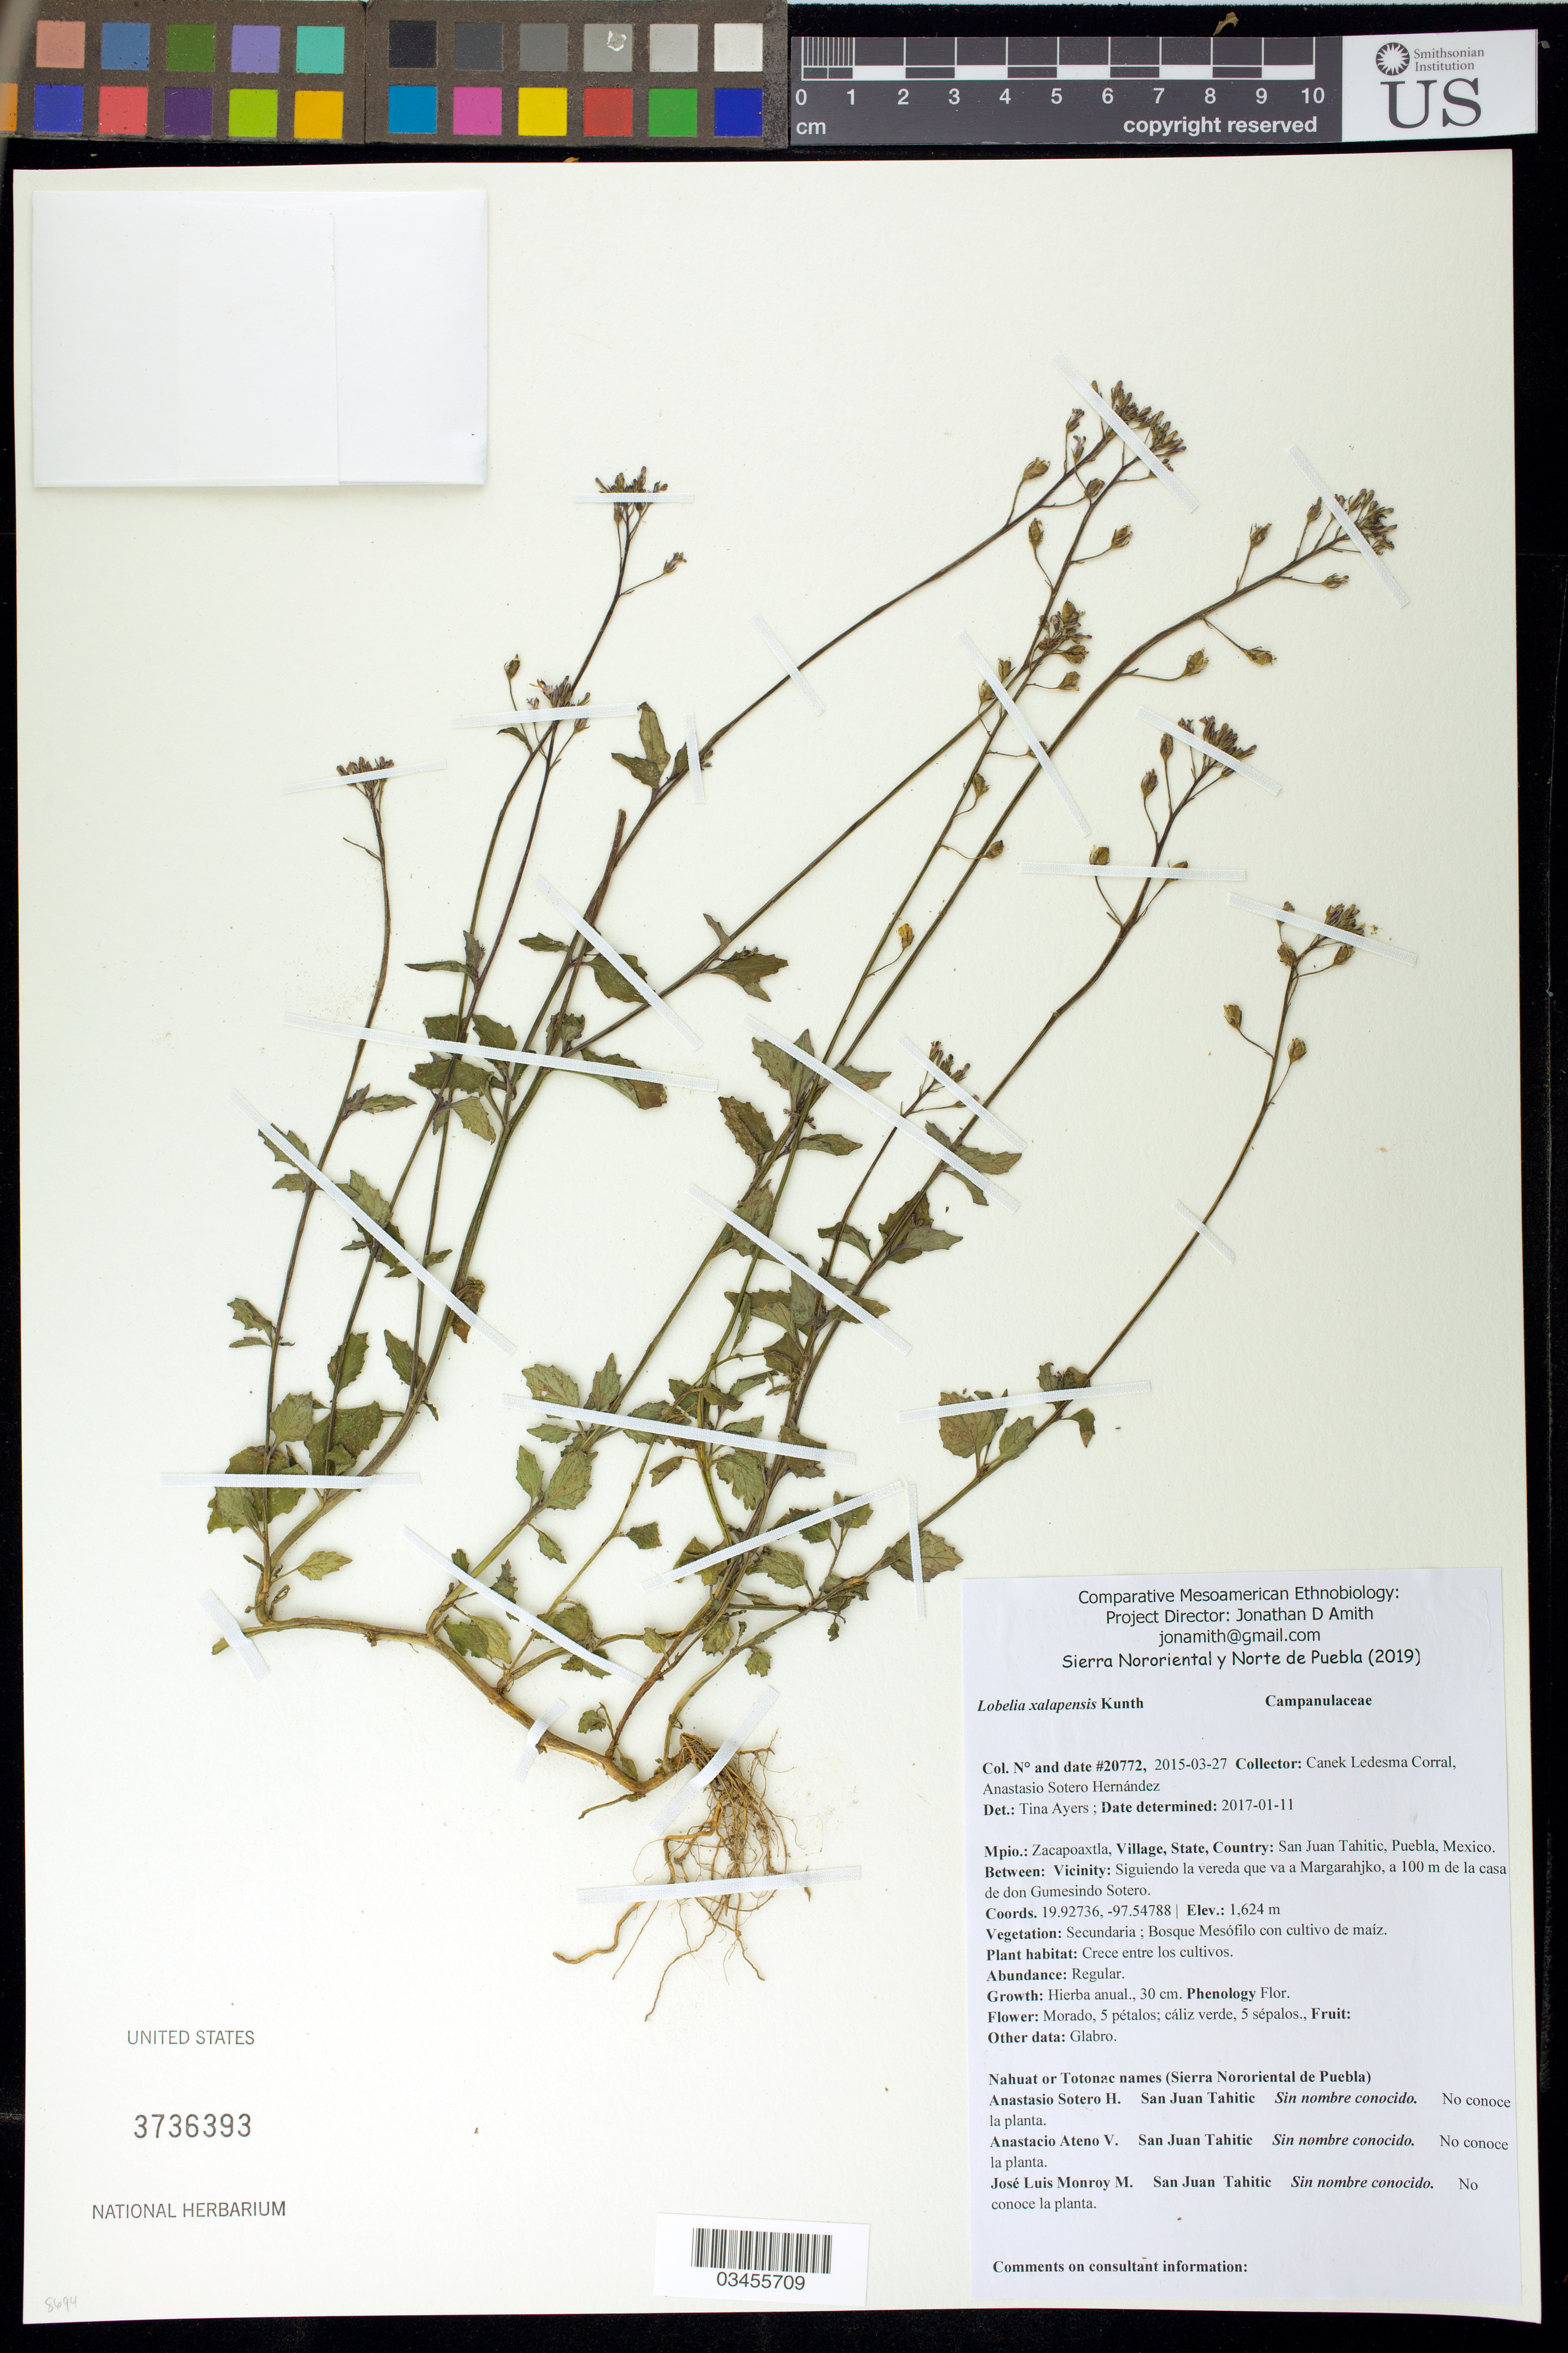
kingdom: Plantae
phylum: Tracheophyta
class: Magnoliopsida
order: Asterales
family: Campanulaceae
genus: Lobelia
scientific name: Lobelia xalapensis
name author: Kunth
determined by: Ayers, Tina J.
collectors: Canek Ledesma C. & A. Sotero H.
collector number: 20772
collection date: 2015-03-27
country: México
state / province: Puebla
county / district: Zacapoaxtla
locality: PUEBLO: San Juan Tahitic; LOCALIDAD EXACTA: Siguiendo la vereda que va a Margarahjko, a 100 m de la casa de don Gumesindo Sotero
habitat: Bosque mesófilo con cultivo de maíz | Crece entre los cultivos.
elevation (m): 1624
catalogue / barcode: US 3736393